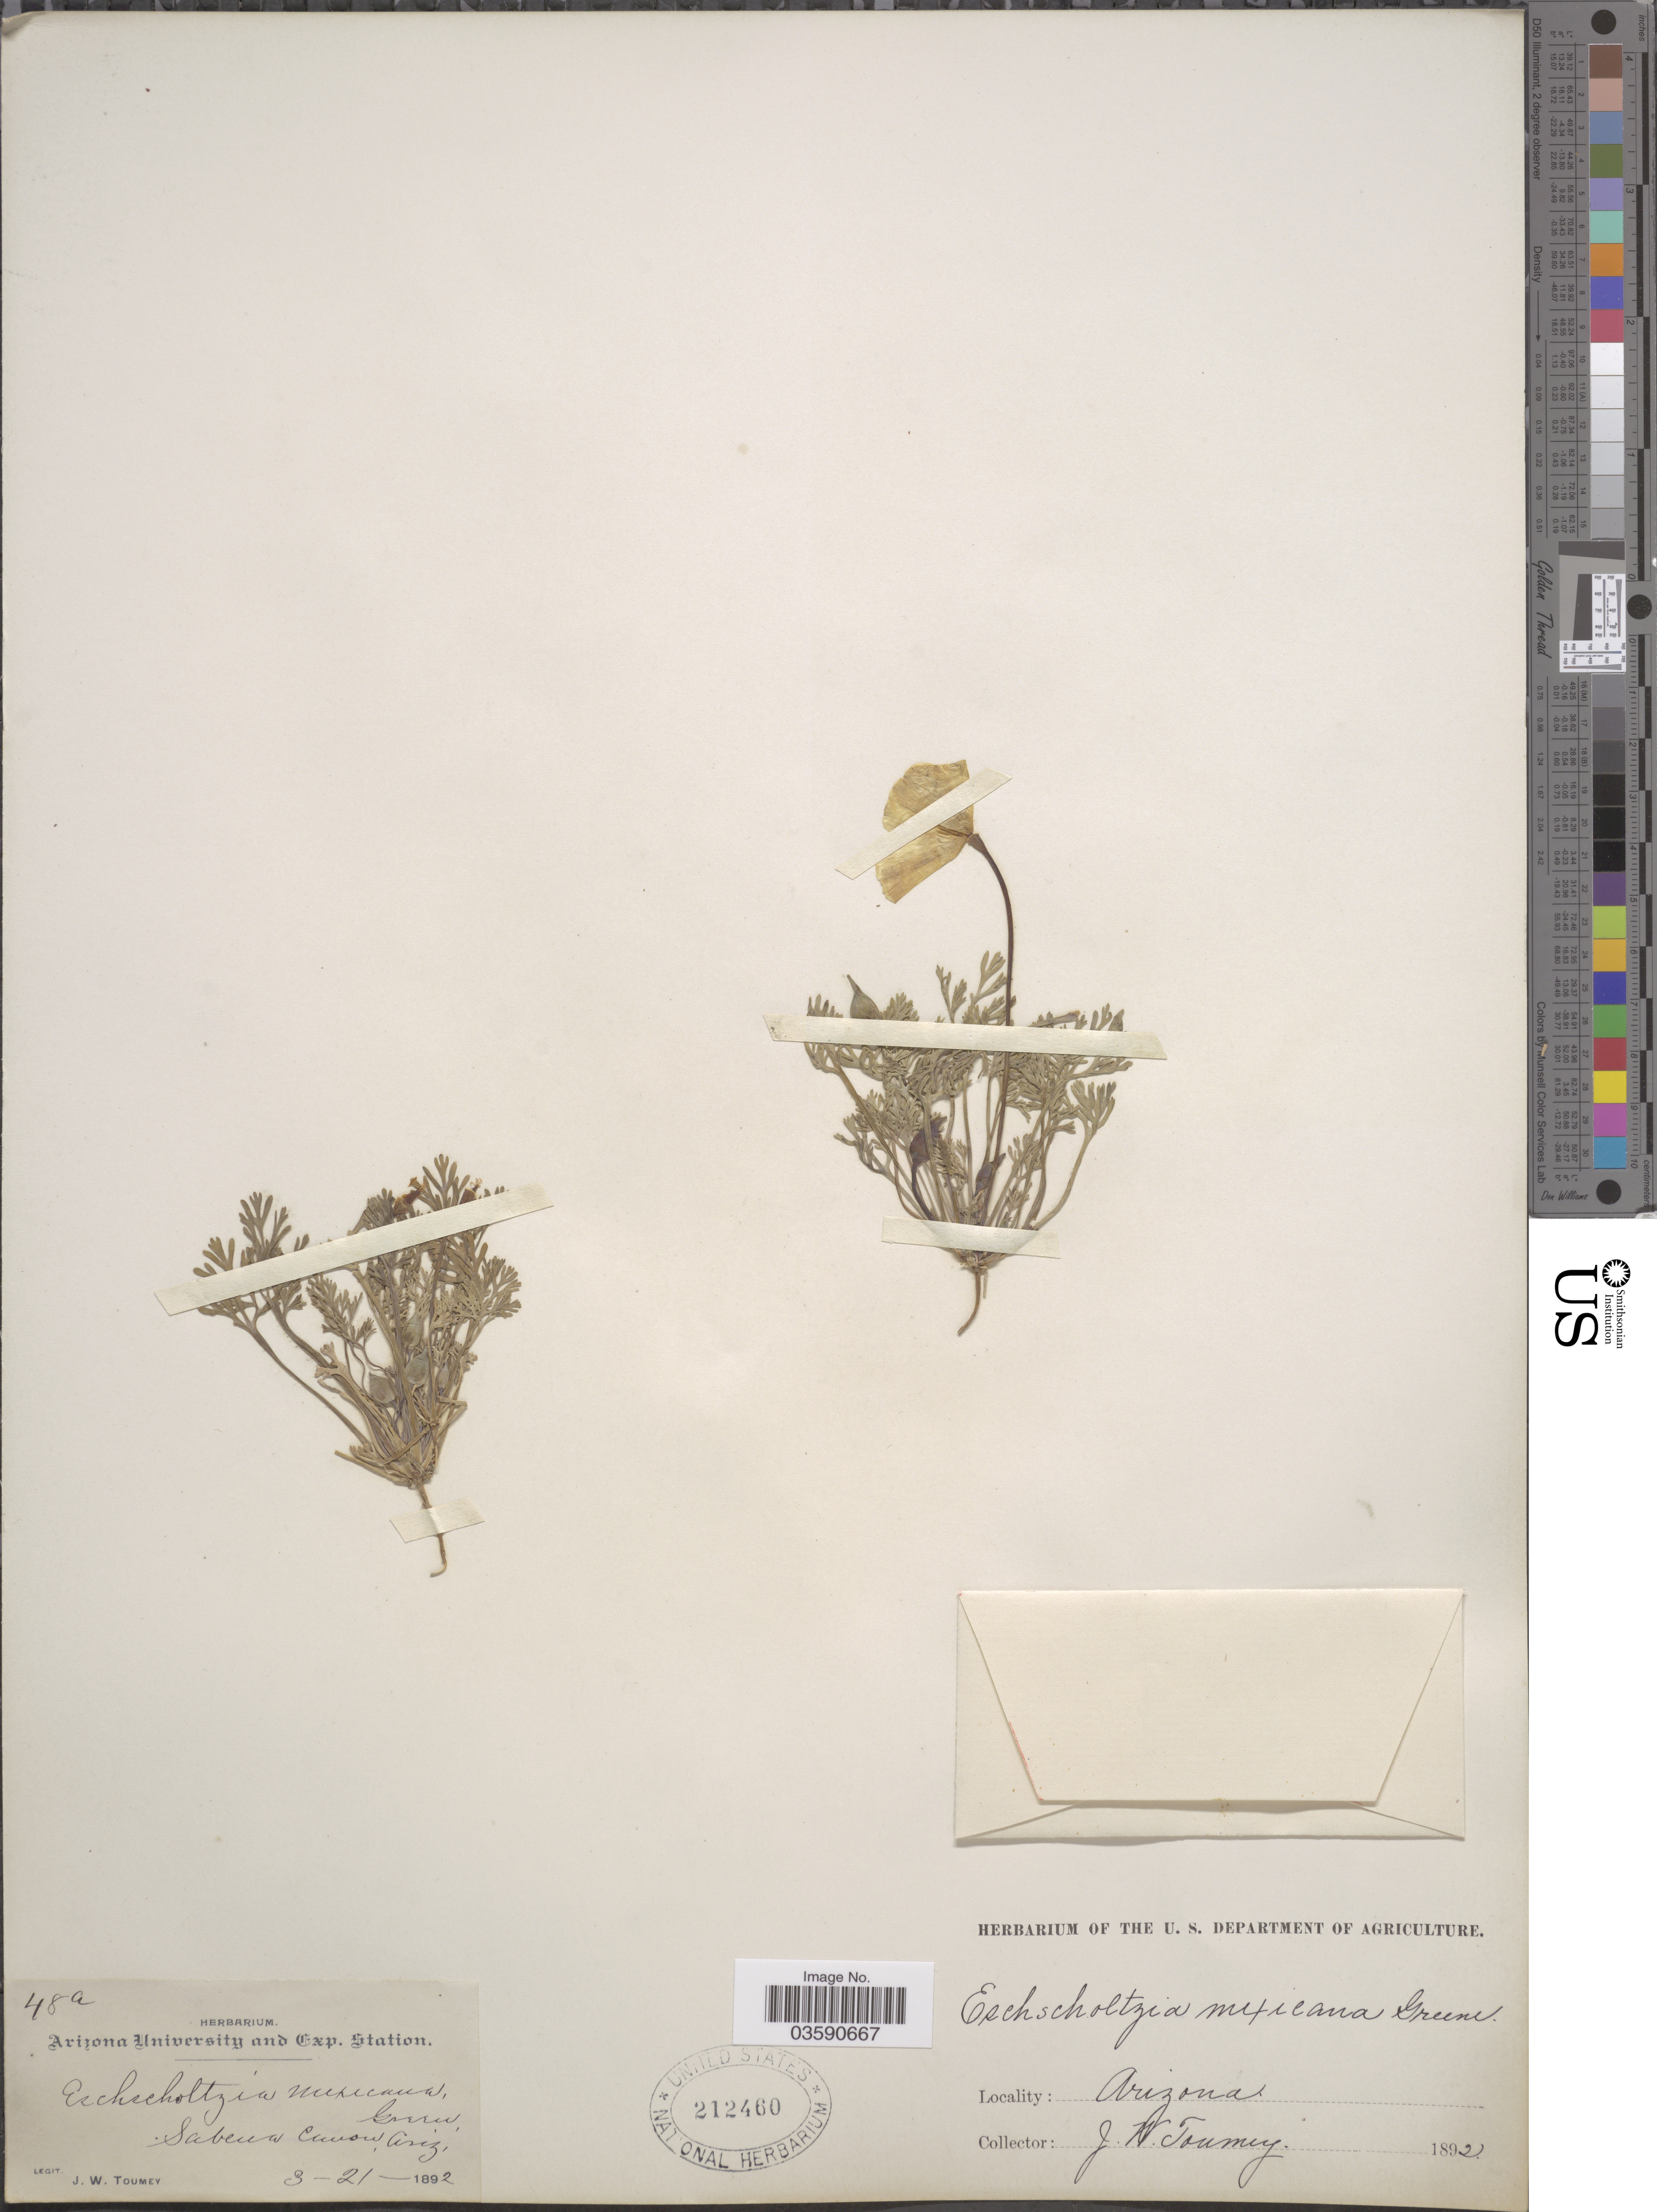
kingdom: Plantae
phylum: Tracheophyta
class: Magnoliopsida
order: Ranunculales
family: Papaveraceae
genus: Eschscholzia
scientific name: Eschscholzia mexicana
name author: Greene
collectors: J. W. Toumey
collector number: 48a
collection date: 1892-03-21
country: United States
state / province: Arizona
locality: Sabina Canon.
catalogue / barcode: US 212460